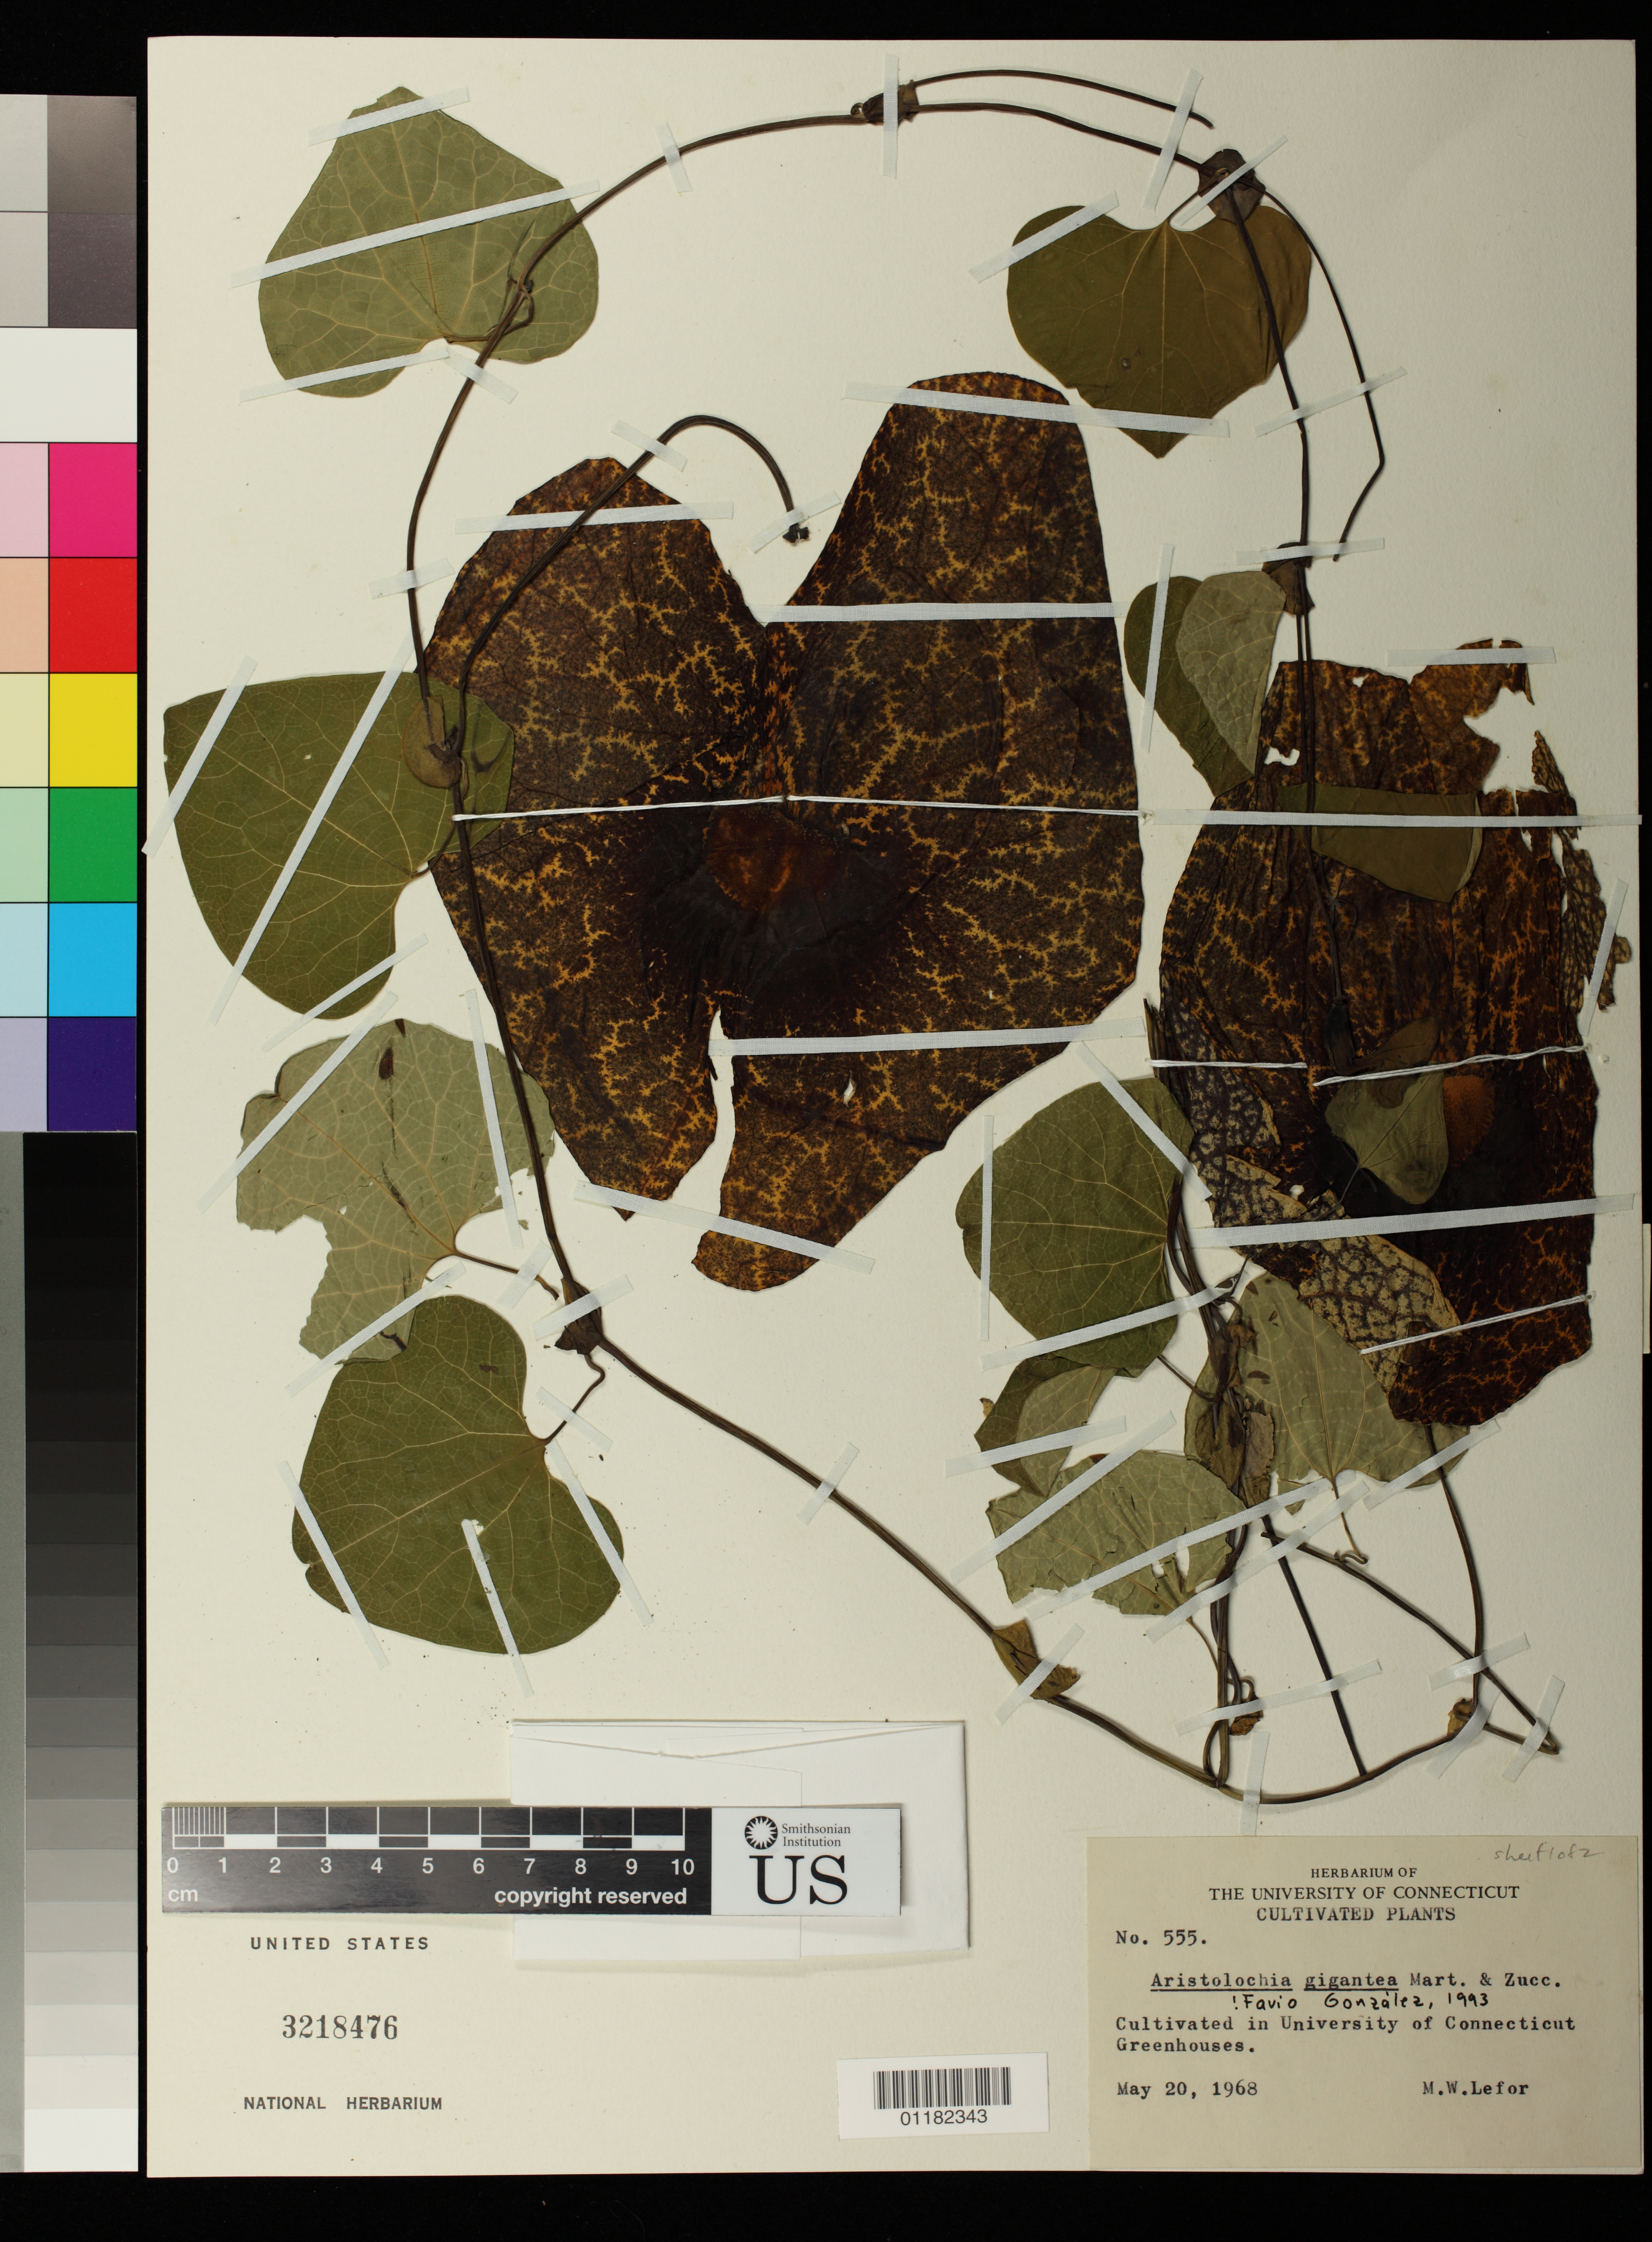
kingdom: Plantae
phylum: Tracheophyta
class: Magnoliopsida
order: Piperales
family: Aristolochiaceae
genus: Aristolochia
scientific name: Aristolochia gigantea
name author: Mart.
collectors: M. W. Lefor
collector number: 555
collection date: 1968-05-20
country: United States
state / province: Connecticut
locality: Cultivated in University of Connecticut Greenhouses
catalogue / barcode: US 3218476